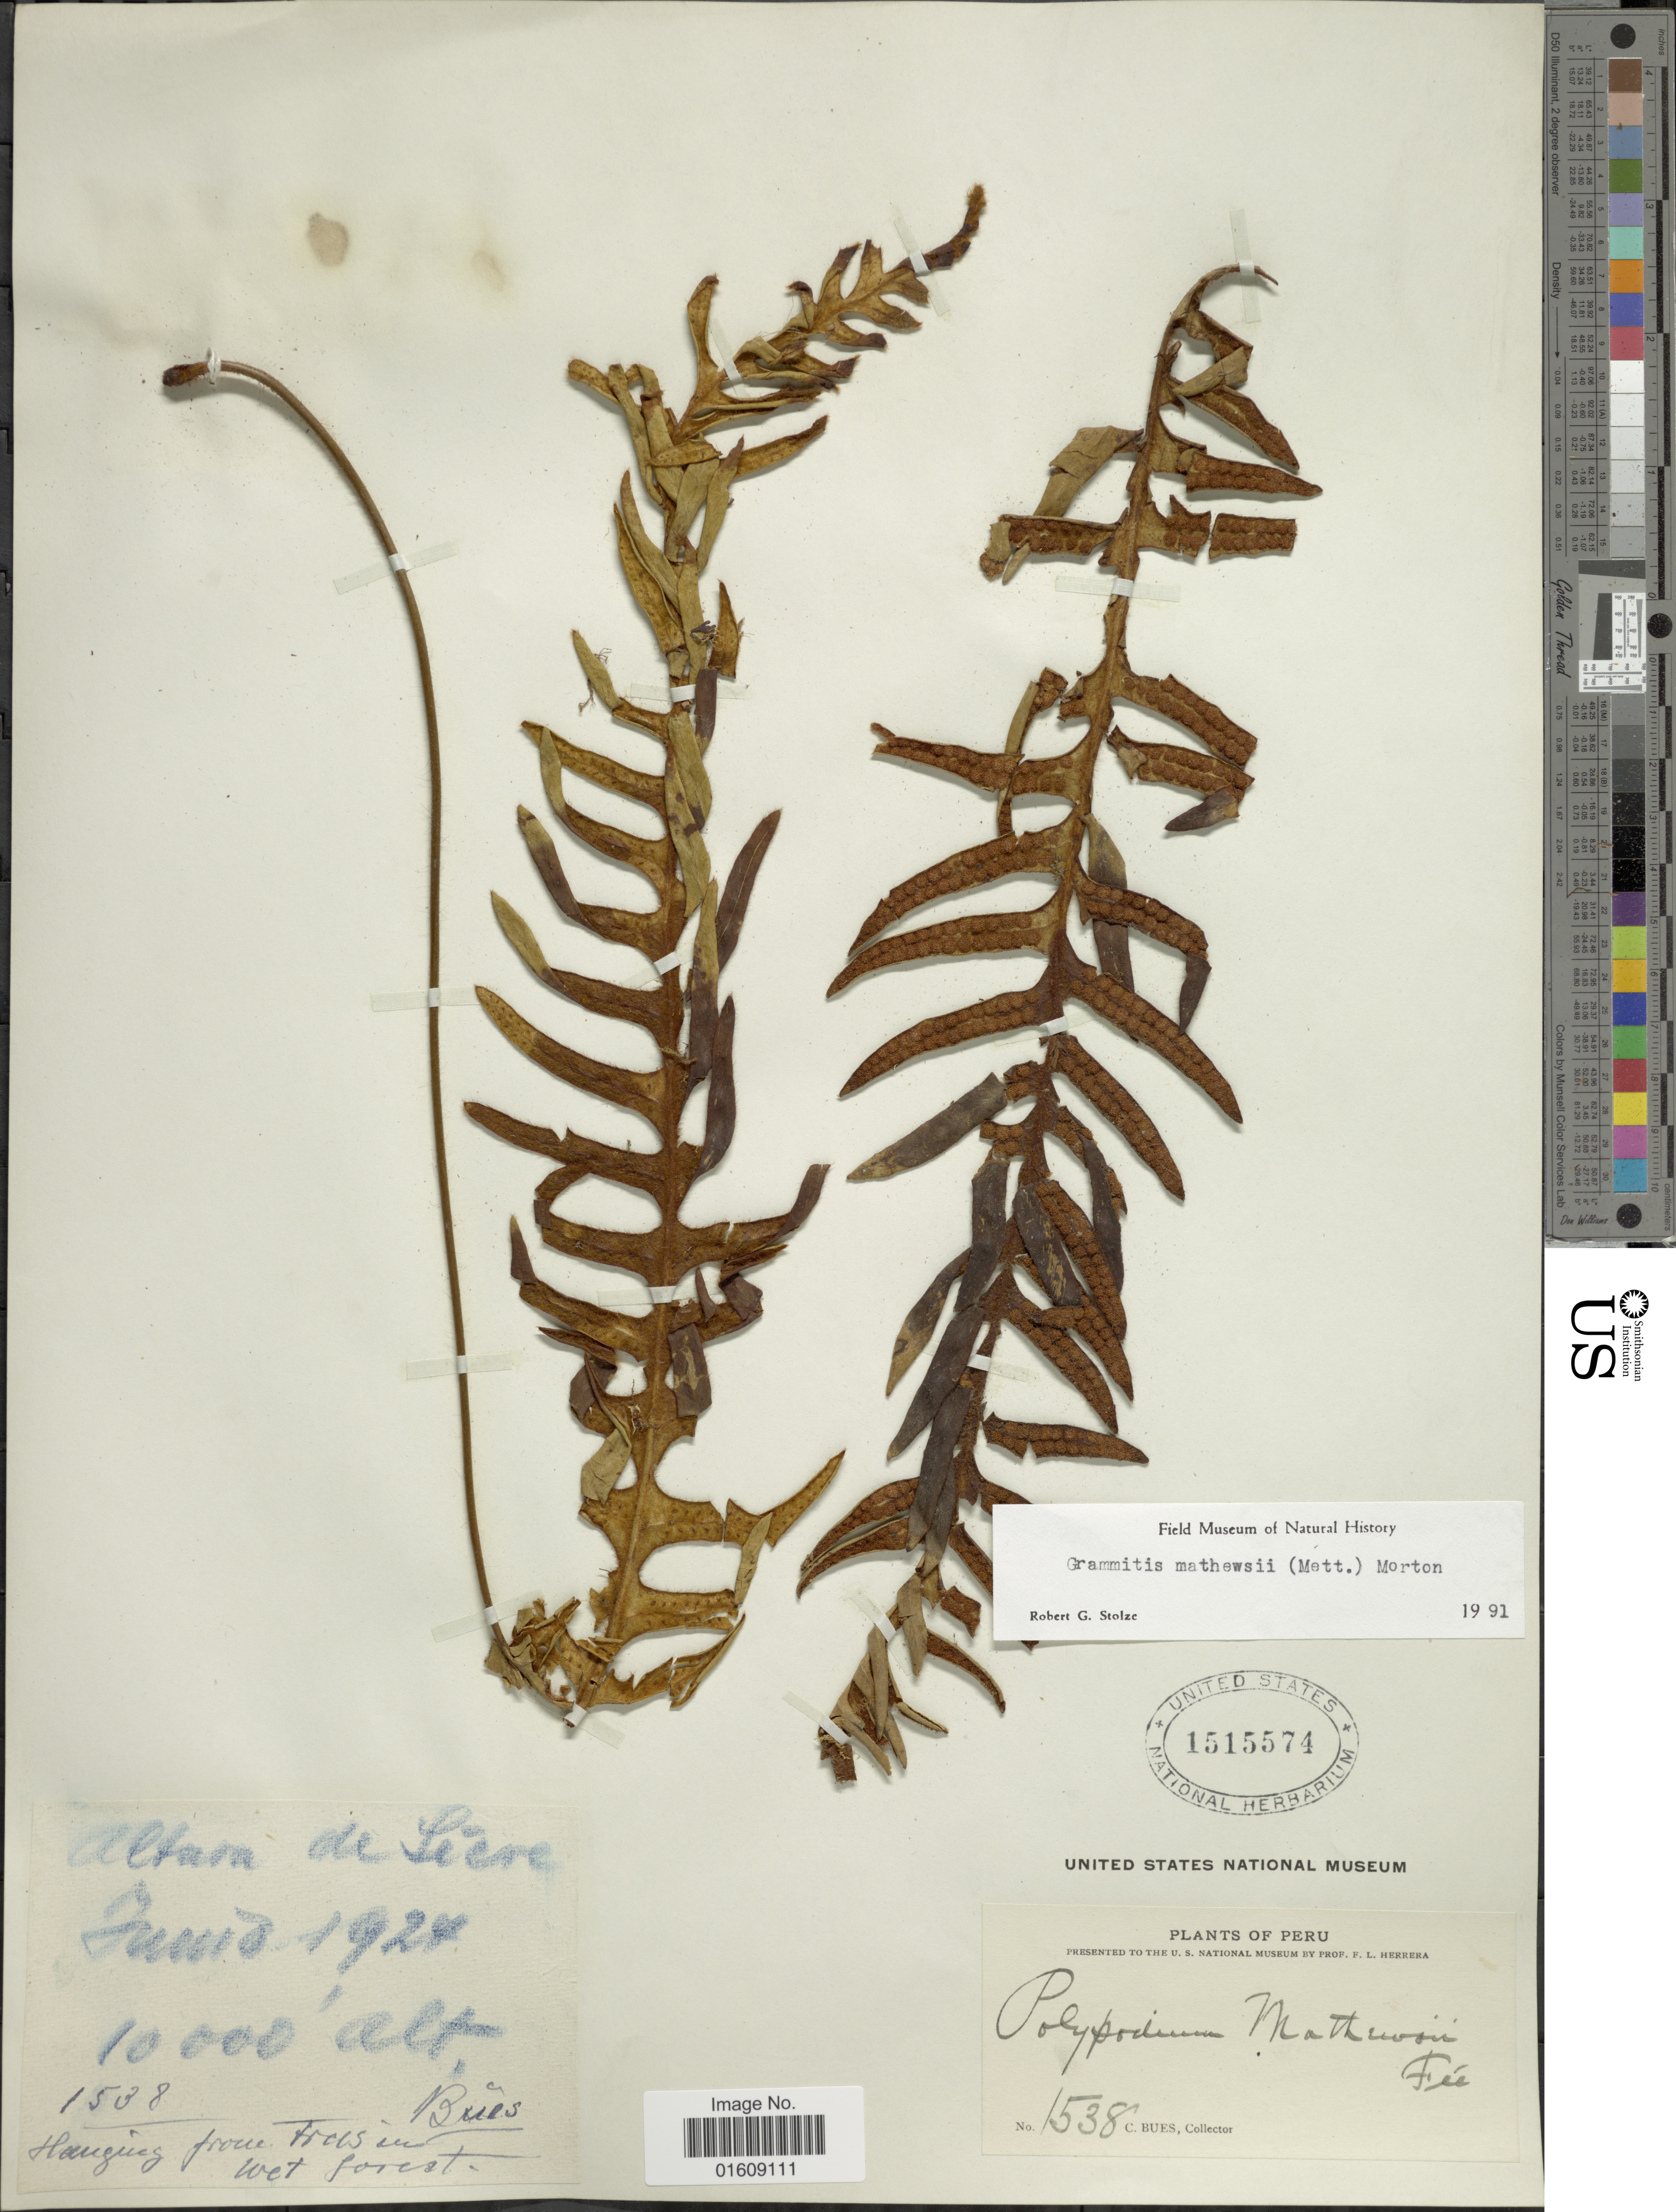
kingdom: Plantae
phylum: Tracheophyta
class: Polypodiopsida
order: Polypodiales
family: Polypodiaceae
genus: Zygophlebia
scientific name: Zygophlebia mathewsii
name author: (Kunze ex Mett.) L.E. Bishop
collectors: C. Bues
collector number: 1538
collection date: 1924-06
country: Peru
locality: Peru, Altaru de Sierra.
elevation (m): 305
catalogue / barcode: US 1515574